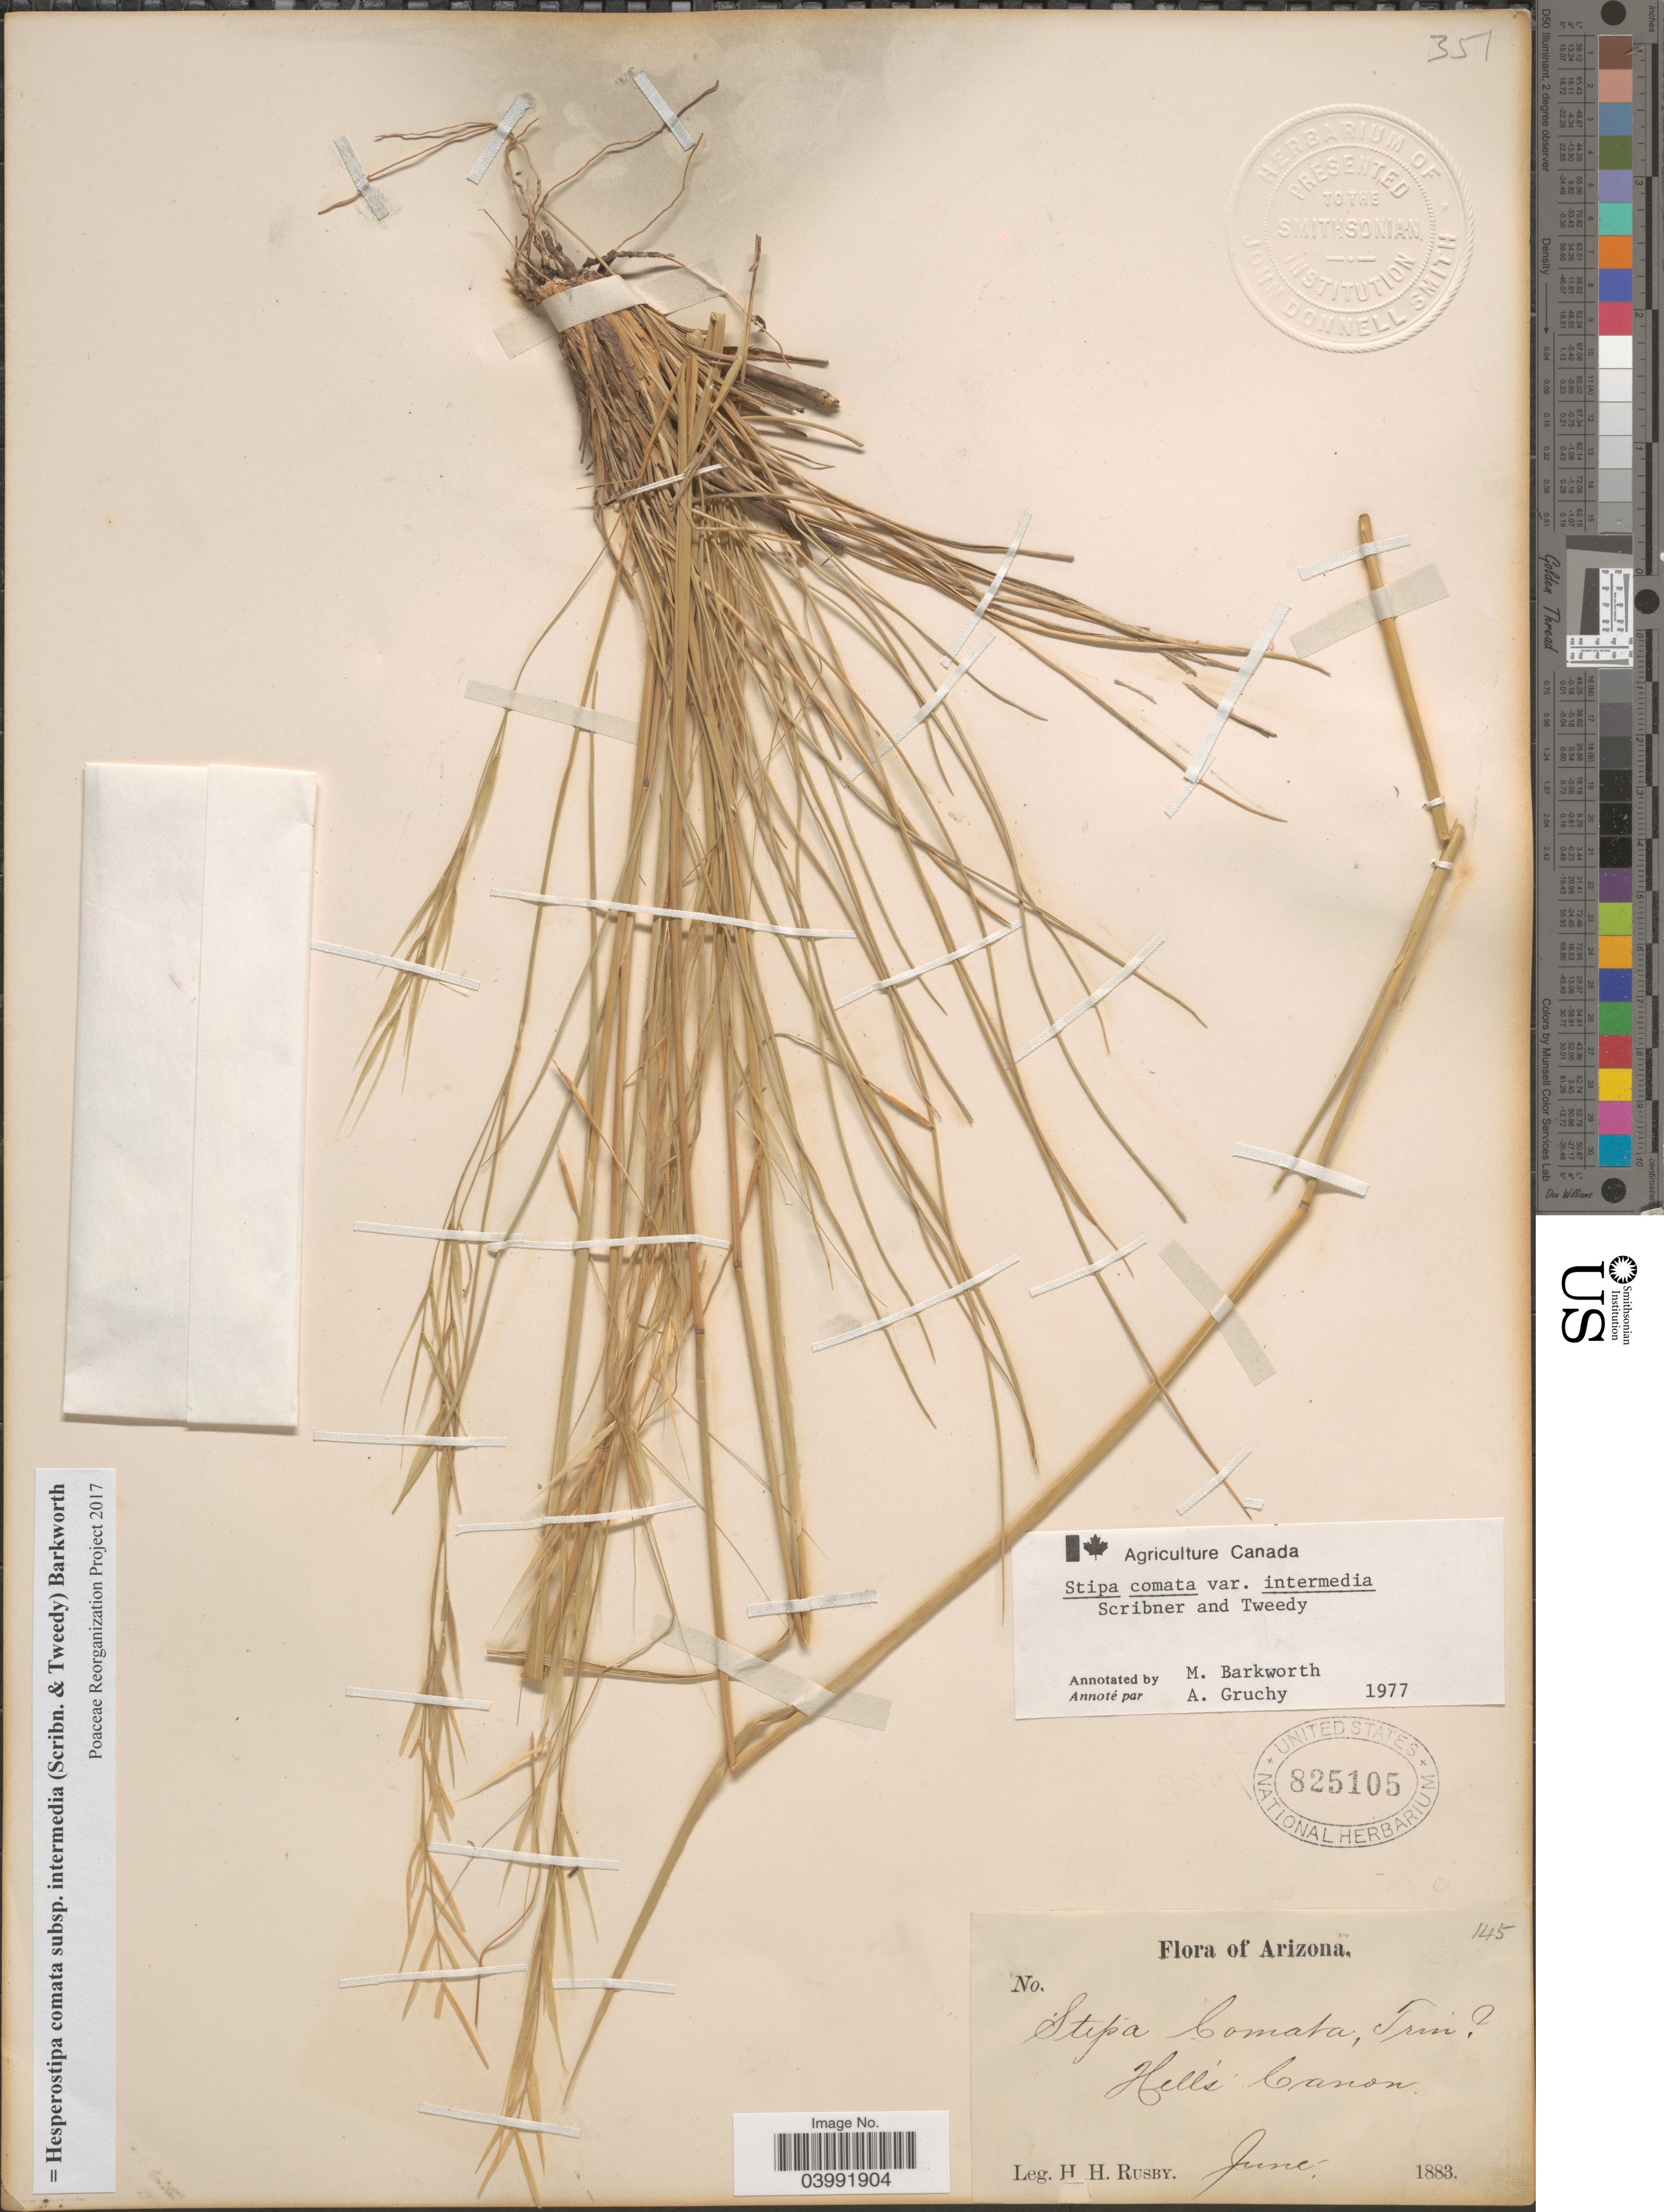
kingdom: Plantae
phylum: Tracheophyta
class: Liliopsida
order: Poales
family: Poaceae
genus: Hesperostipa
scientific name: Hesperostipa comata subsp. intermedia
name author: (Scribn. & Tweedy) Barkworth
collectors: H. H. Rusby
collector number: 145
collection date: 1883-06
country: United States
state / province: Arizona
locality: Hell's Canon.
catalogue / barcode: US 825105